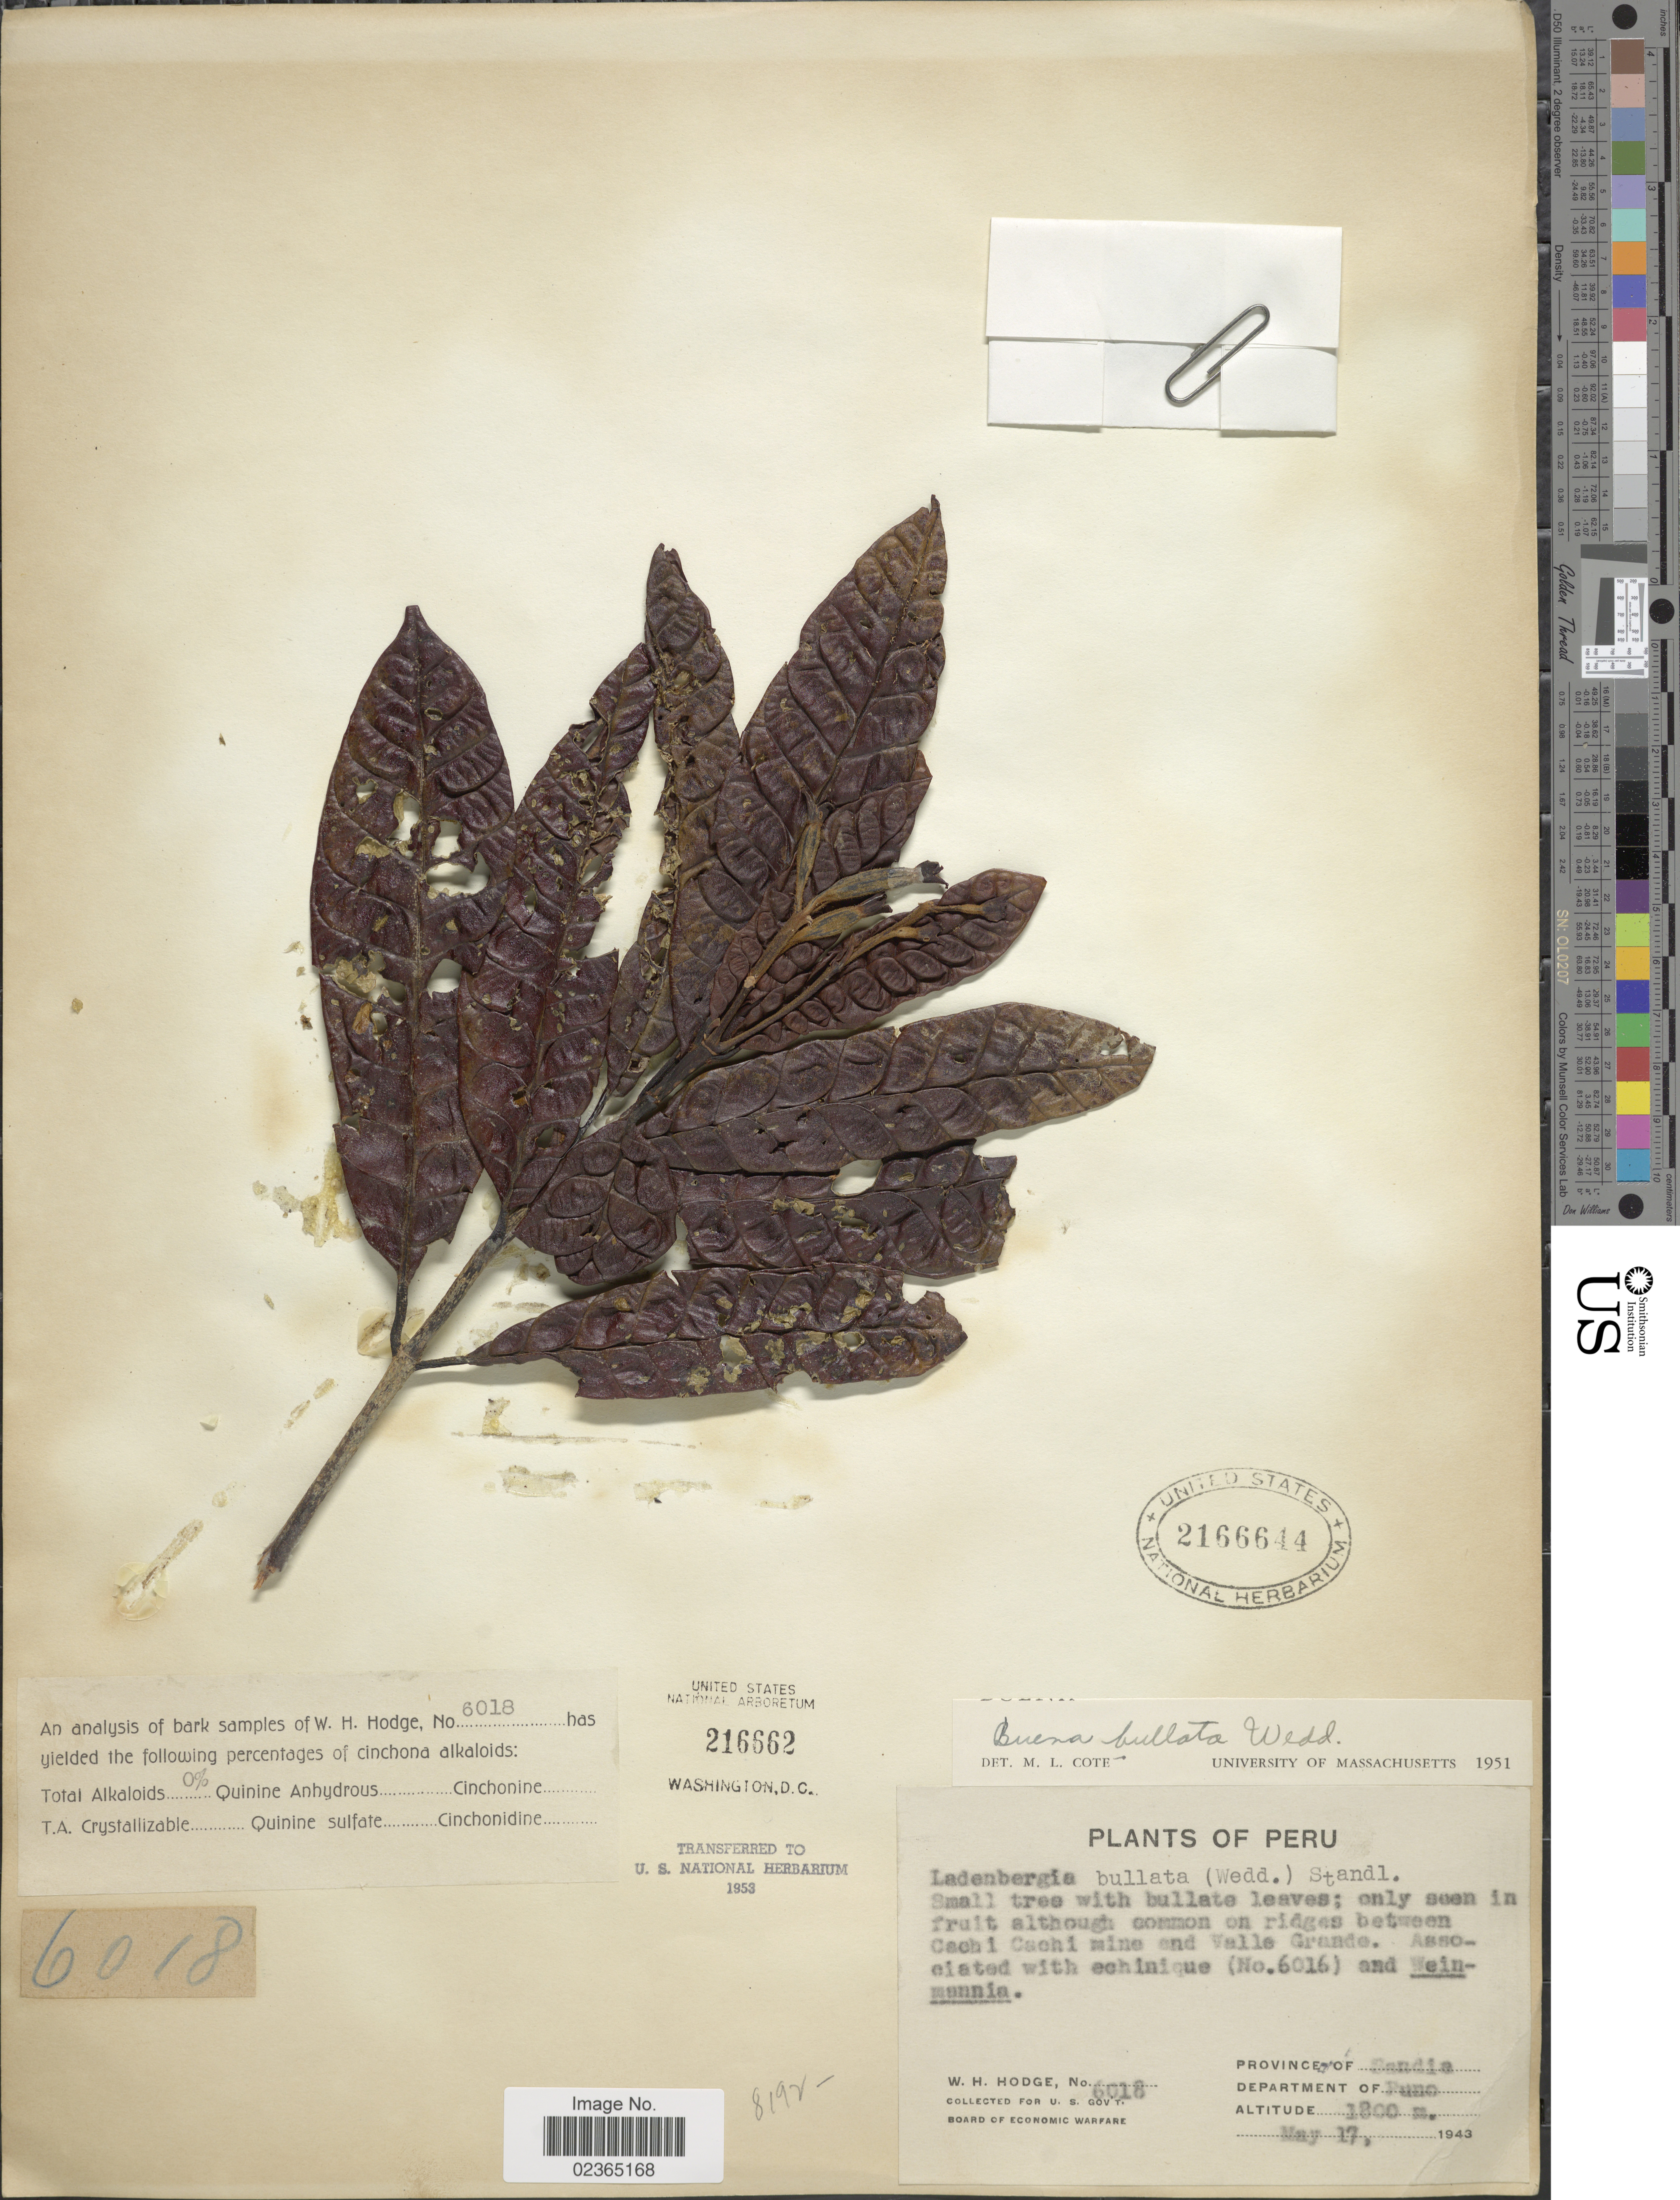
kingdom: Plantae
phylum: Tracheophyta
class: Magnoliopsida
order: Gentianales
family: Rubiaceae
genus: Ladenbergia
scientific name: Ladenbergia bullata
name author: (Wedd.) Standl.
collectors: W. Hodge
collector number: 6018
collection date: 1943-05-17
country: Peru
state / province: Puno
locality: Between Cachi Cachi mine and Valle Grande. Province of Sandia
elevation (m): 1800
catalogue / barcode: US 2166644